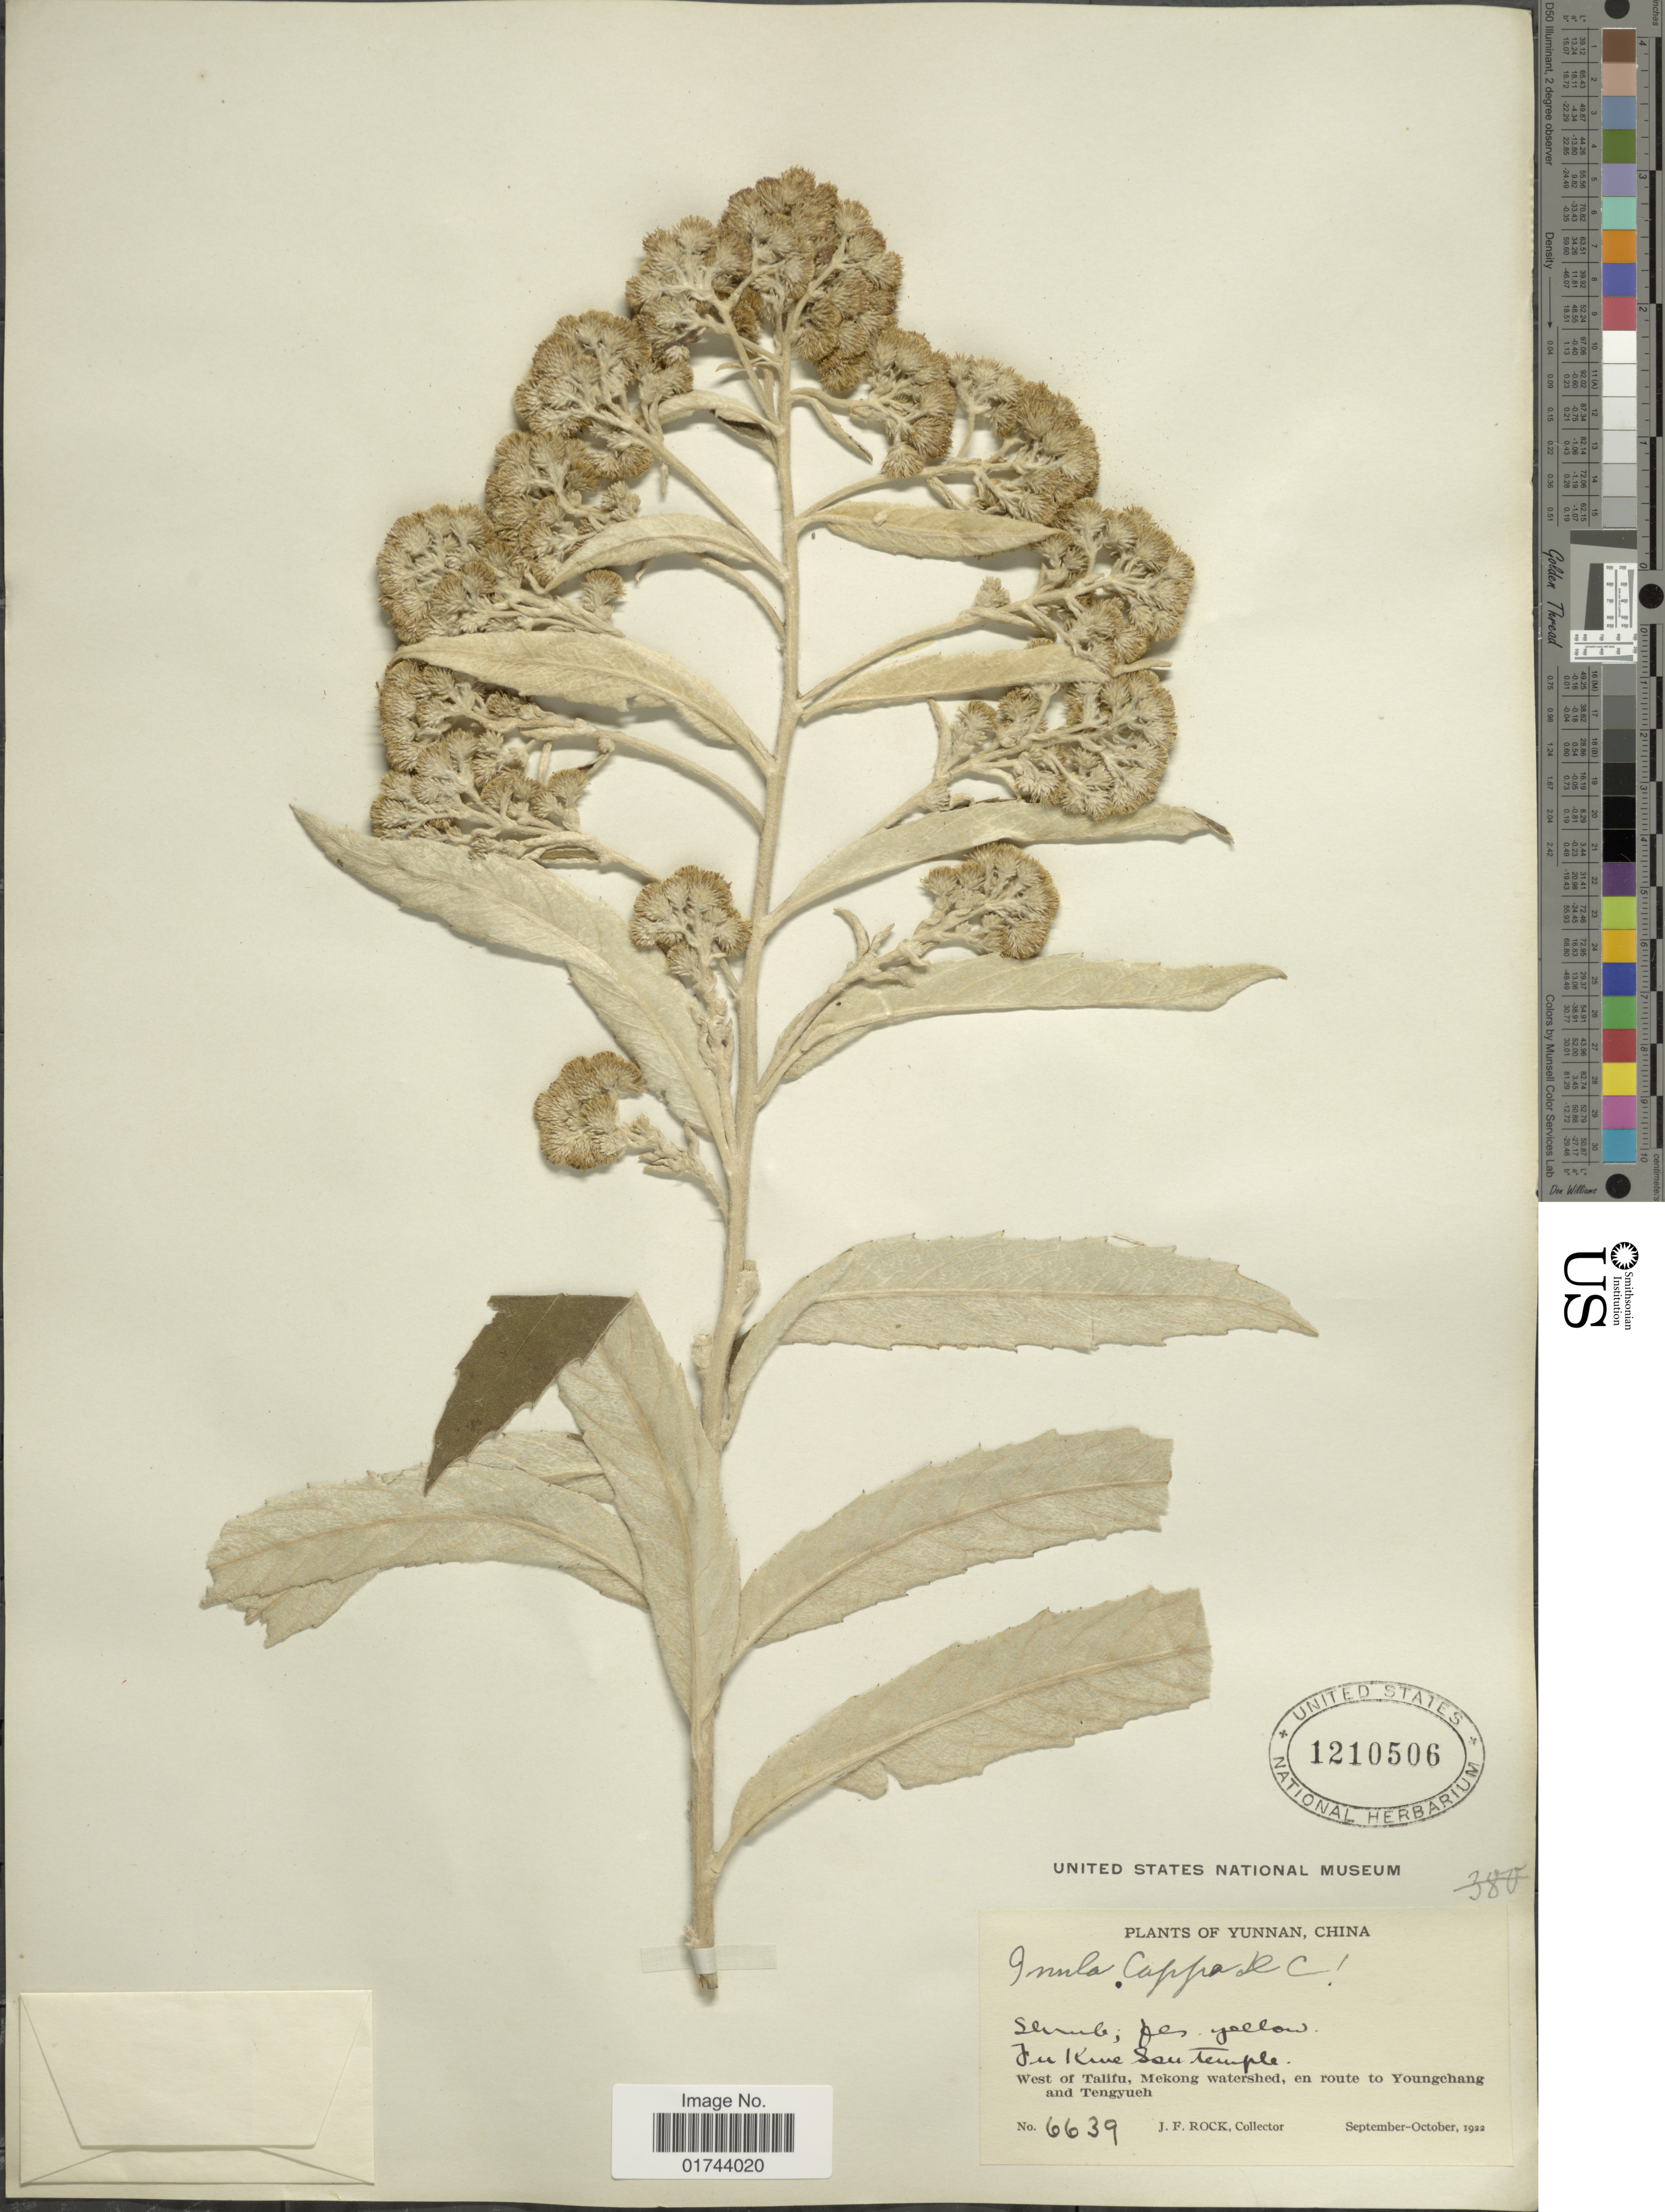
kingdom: Plantae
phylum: Tracheophyta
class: Magnoliopsida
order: Asterales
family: Asteraceae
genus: Inula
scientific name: Inula cappa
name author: (Buch.-Ham. ex D. Don) DC.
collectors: J. Rock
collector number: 6639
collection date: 1922-09/1922-10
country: China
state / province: Yunnan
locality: Fu Kue Tsu Temple, West of Talifu, Mekong watershed, en route to Youngchang and Tengyueh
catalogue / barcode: US 1210506